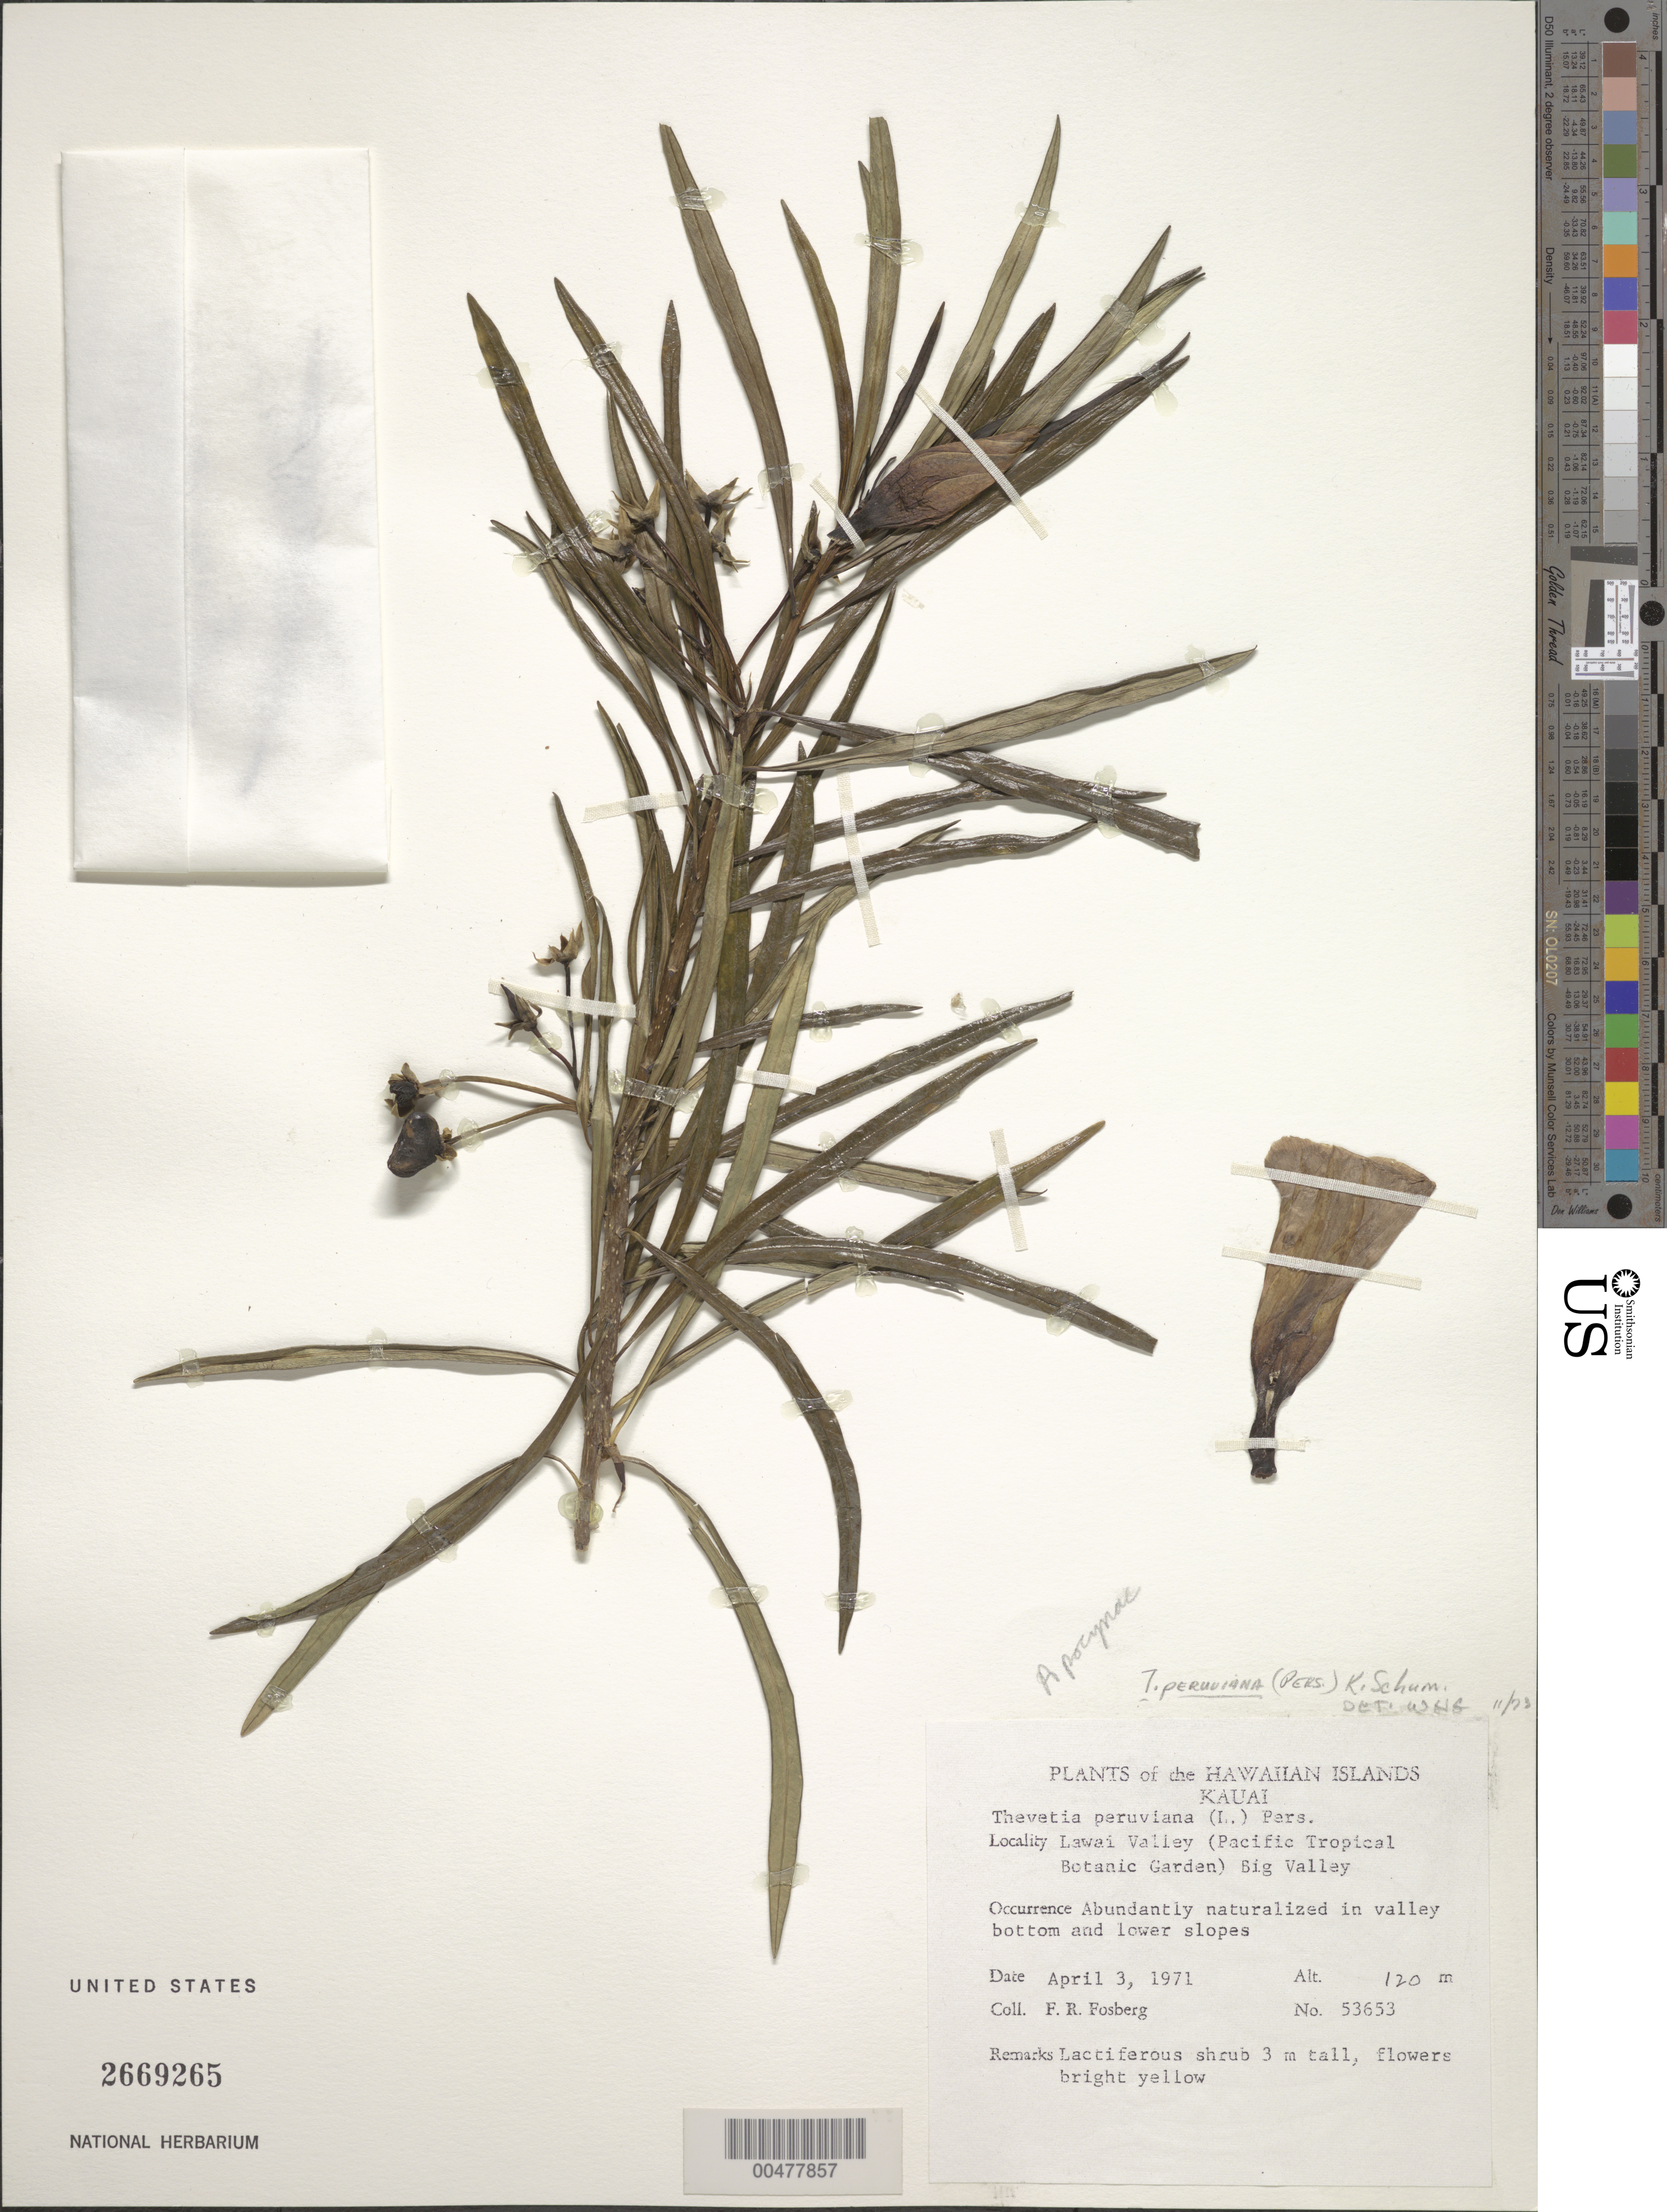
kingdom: Plantae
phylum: Tracheophyta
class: Magnoliopsida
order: Gentianales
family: Apocynaceae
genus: Thevetia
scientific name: Thevetia peruviana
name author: (Pers.) K. Schum.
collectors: F. R. Fosberg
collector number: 53653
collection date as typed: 3 Apr 1971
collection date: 1971-04-03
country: United States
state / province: Hawaii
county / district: Kauai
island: Kaua'i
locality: Lawai Valley (Pacific Tropical Botanic Garden) Big Valley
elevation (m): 120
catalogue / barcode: US 2669265